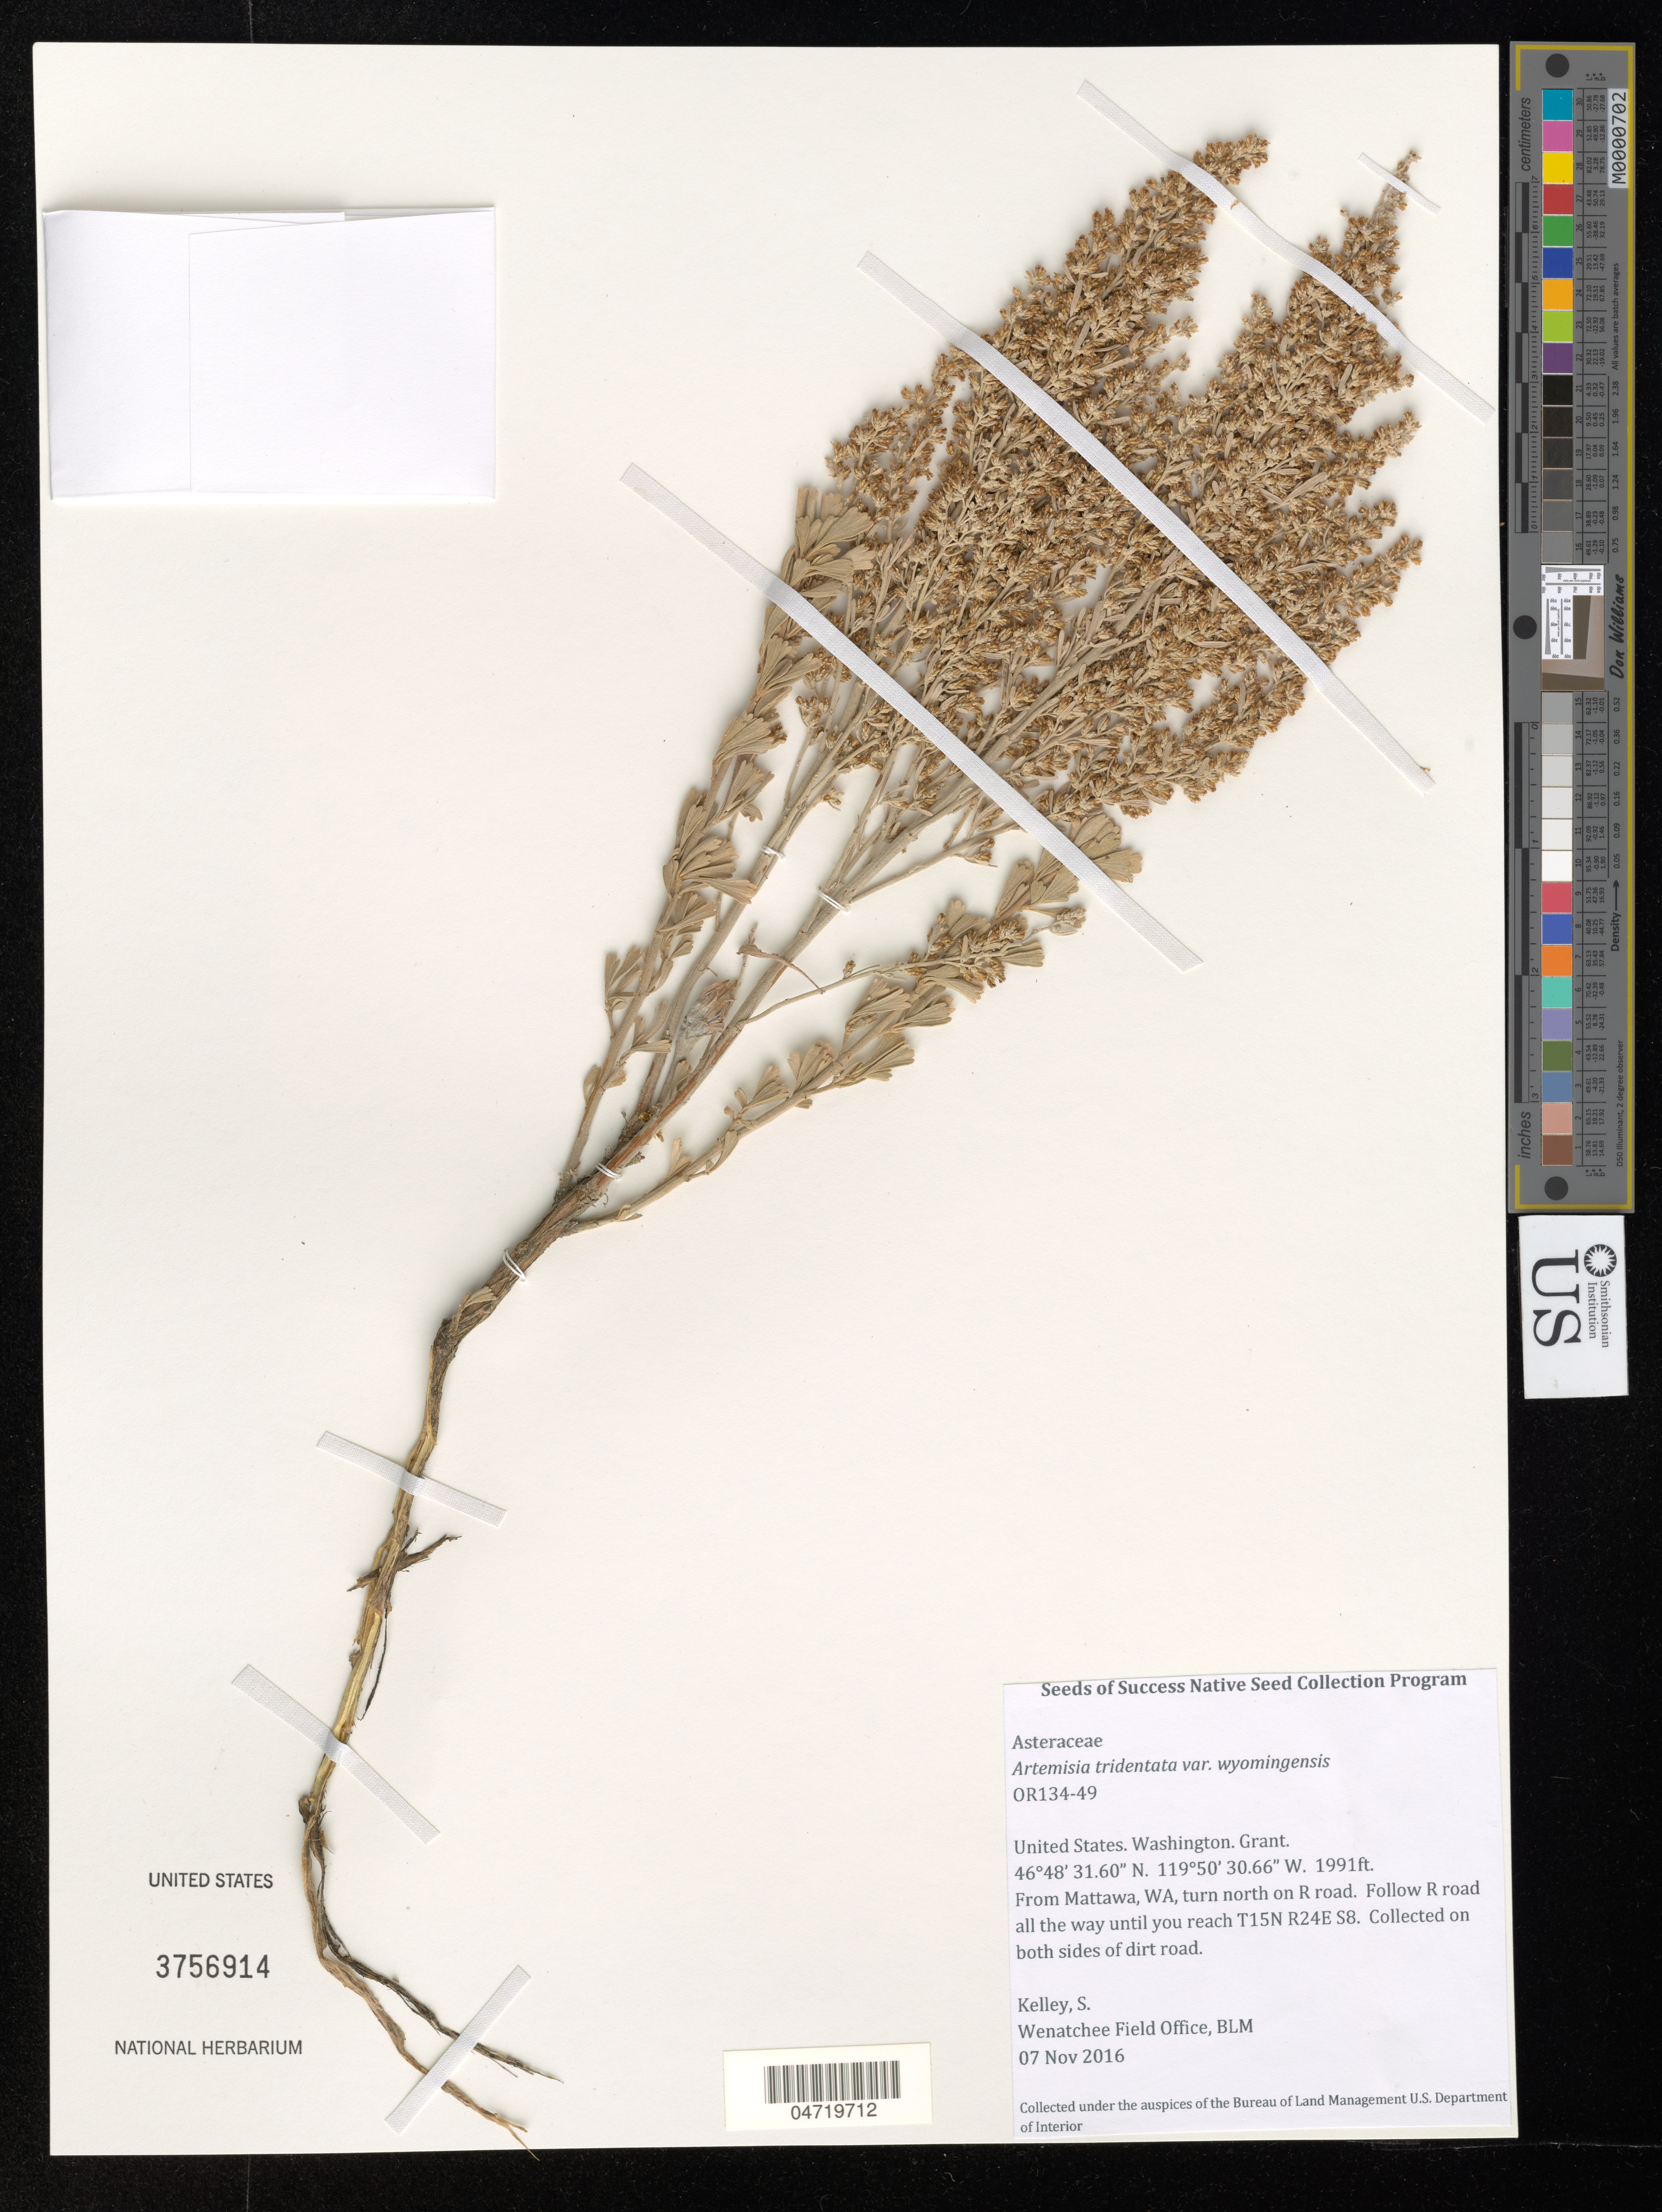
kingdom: Plantae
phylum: Tracheophyta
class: Magnoliopsida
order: Asterales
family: Asteraceae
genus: Artemisia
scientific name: Artemisia tridentata var. wyomingensis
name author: (Beetle & Young) S.L. Welsh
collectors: S. Kelley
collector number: OR134-49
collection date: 2016-11-07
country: United States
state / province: Washington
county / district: Grant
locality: From Mattawa, WA, turn north on R road. Follow R road all the way until you reach T15N R24E S8. Collected on both sides of dirt road.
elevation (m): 607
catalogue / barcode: US 3756914